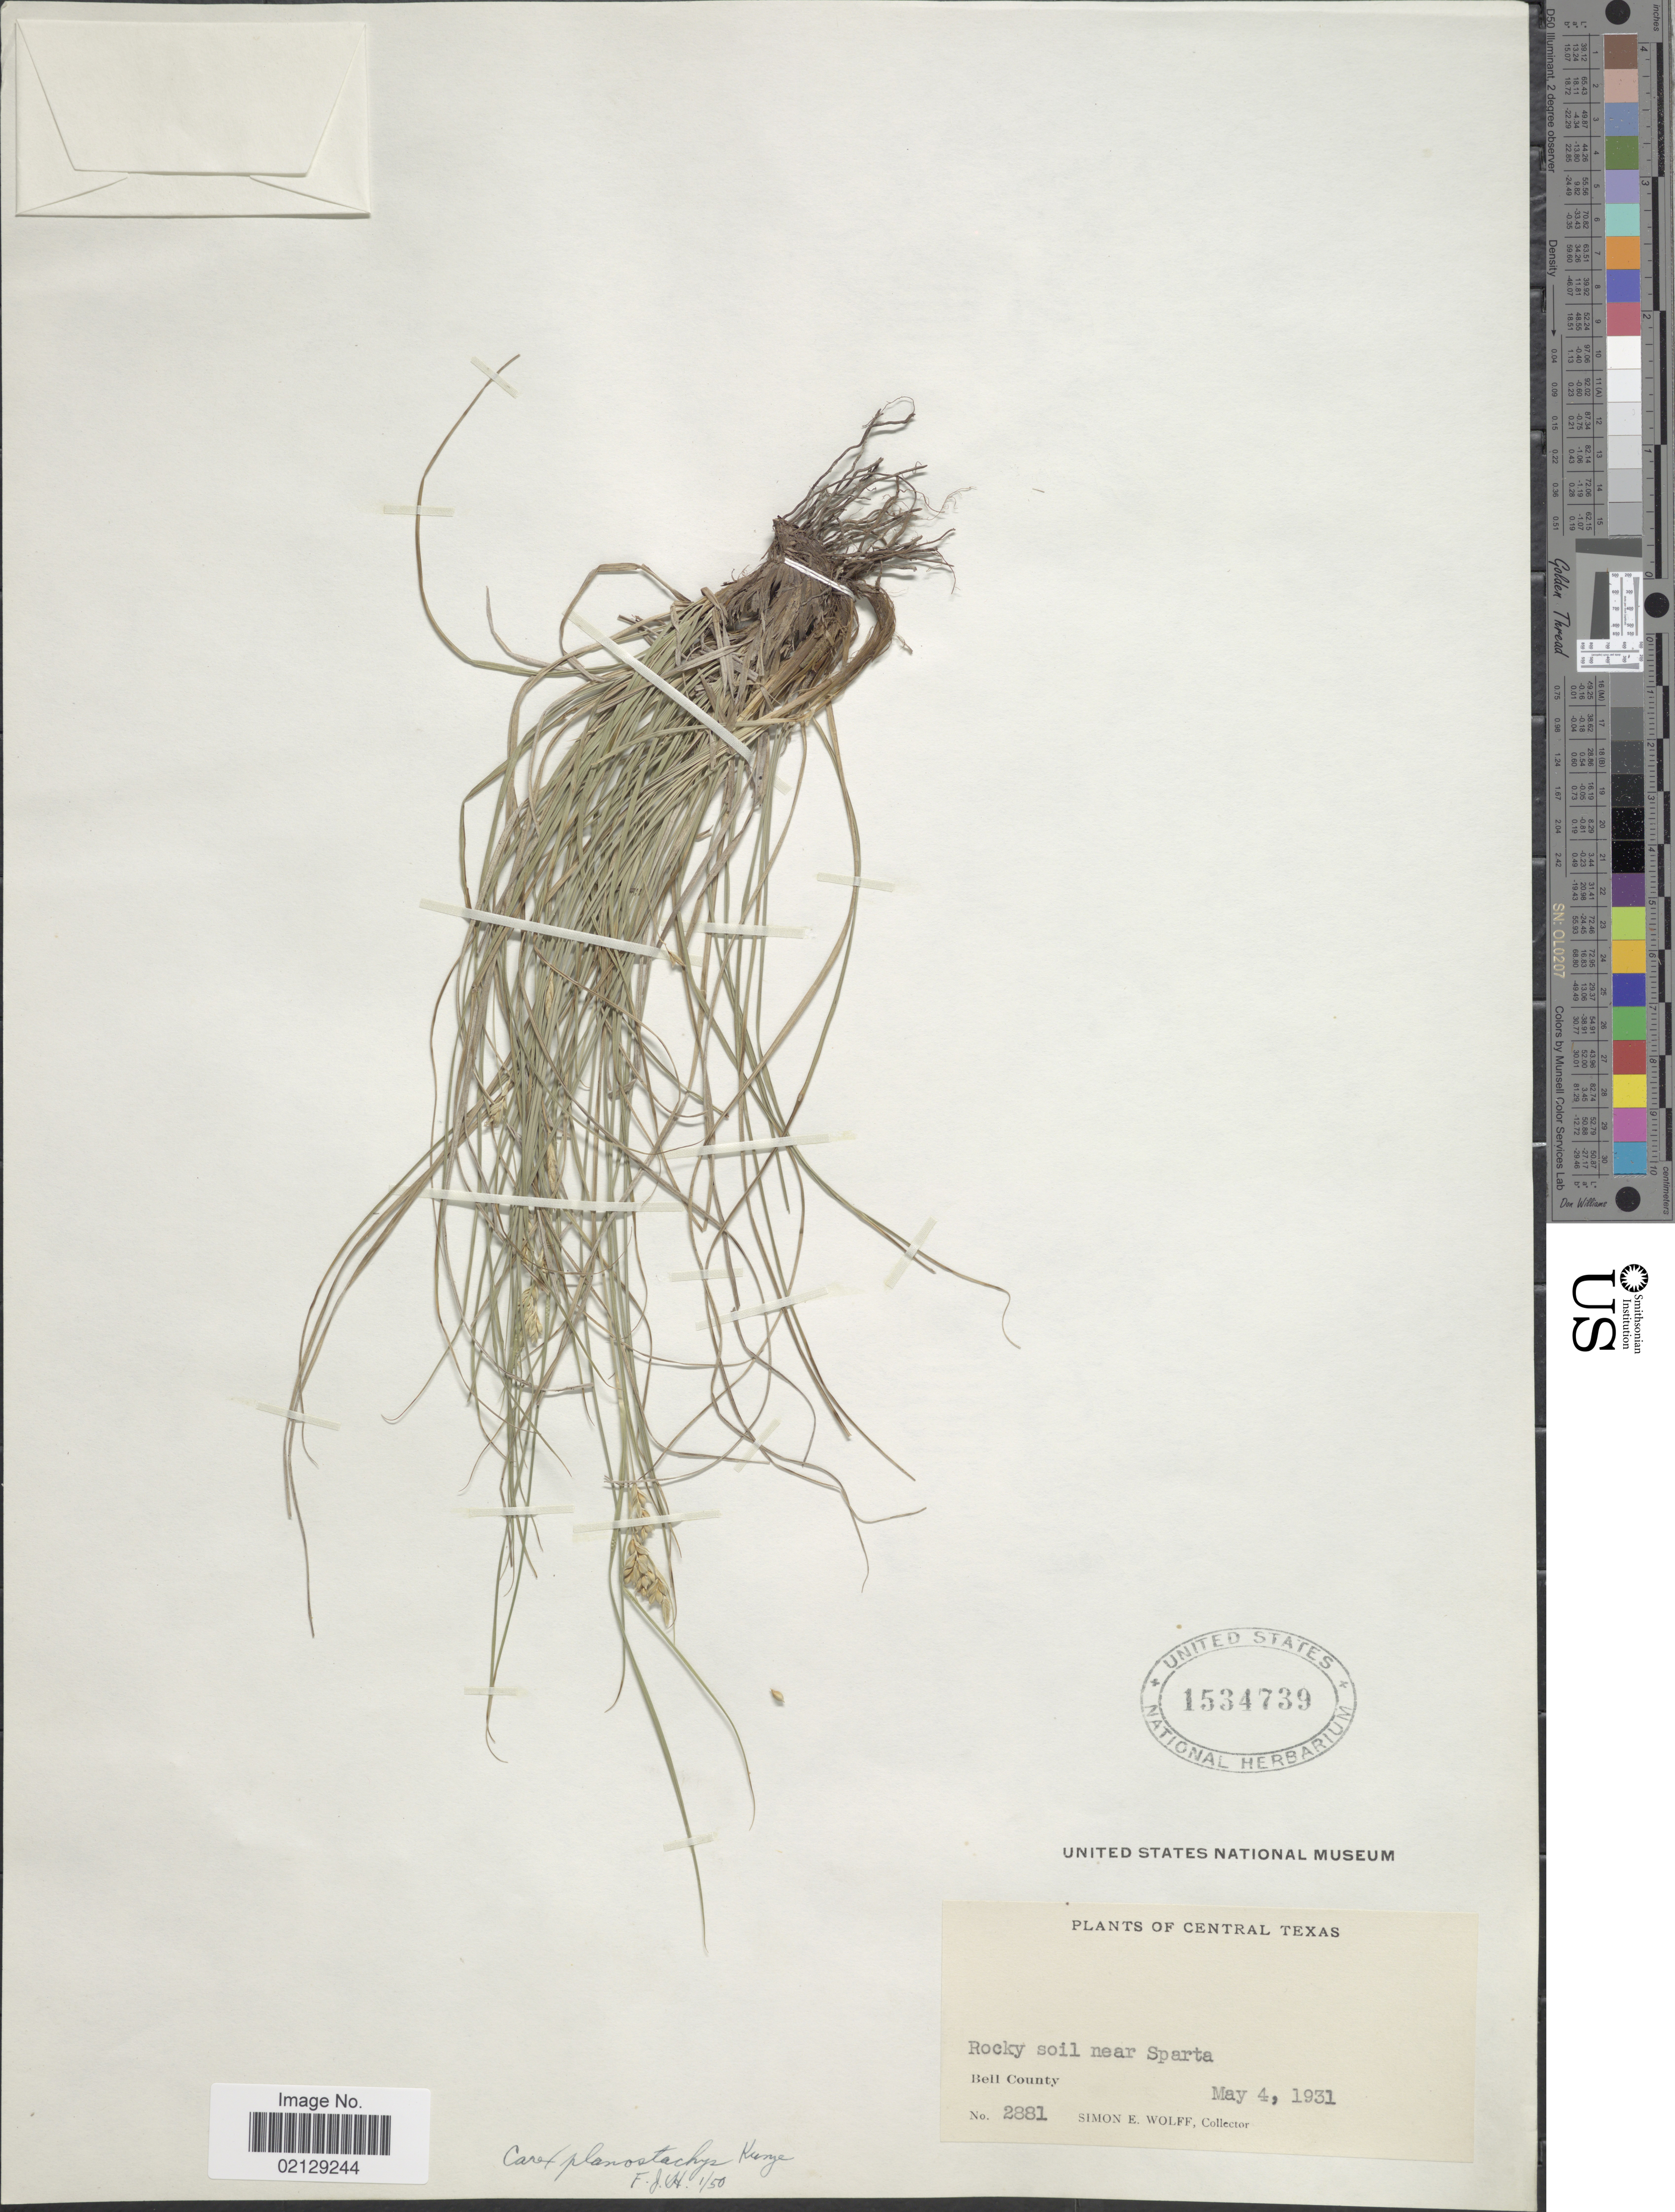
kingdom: Plantae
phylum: Tracheophyta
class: Liliopsida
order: Poales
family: Cyperaceae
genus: Carex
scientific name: Carex planostachys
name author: Kunze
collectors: S. E. Wolff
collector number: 2881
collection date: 1931-05-04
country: United States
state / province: Texas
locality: Central Texas, Bell County, Rocky soil near Sparta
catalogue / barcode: US 1534739